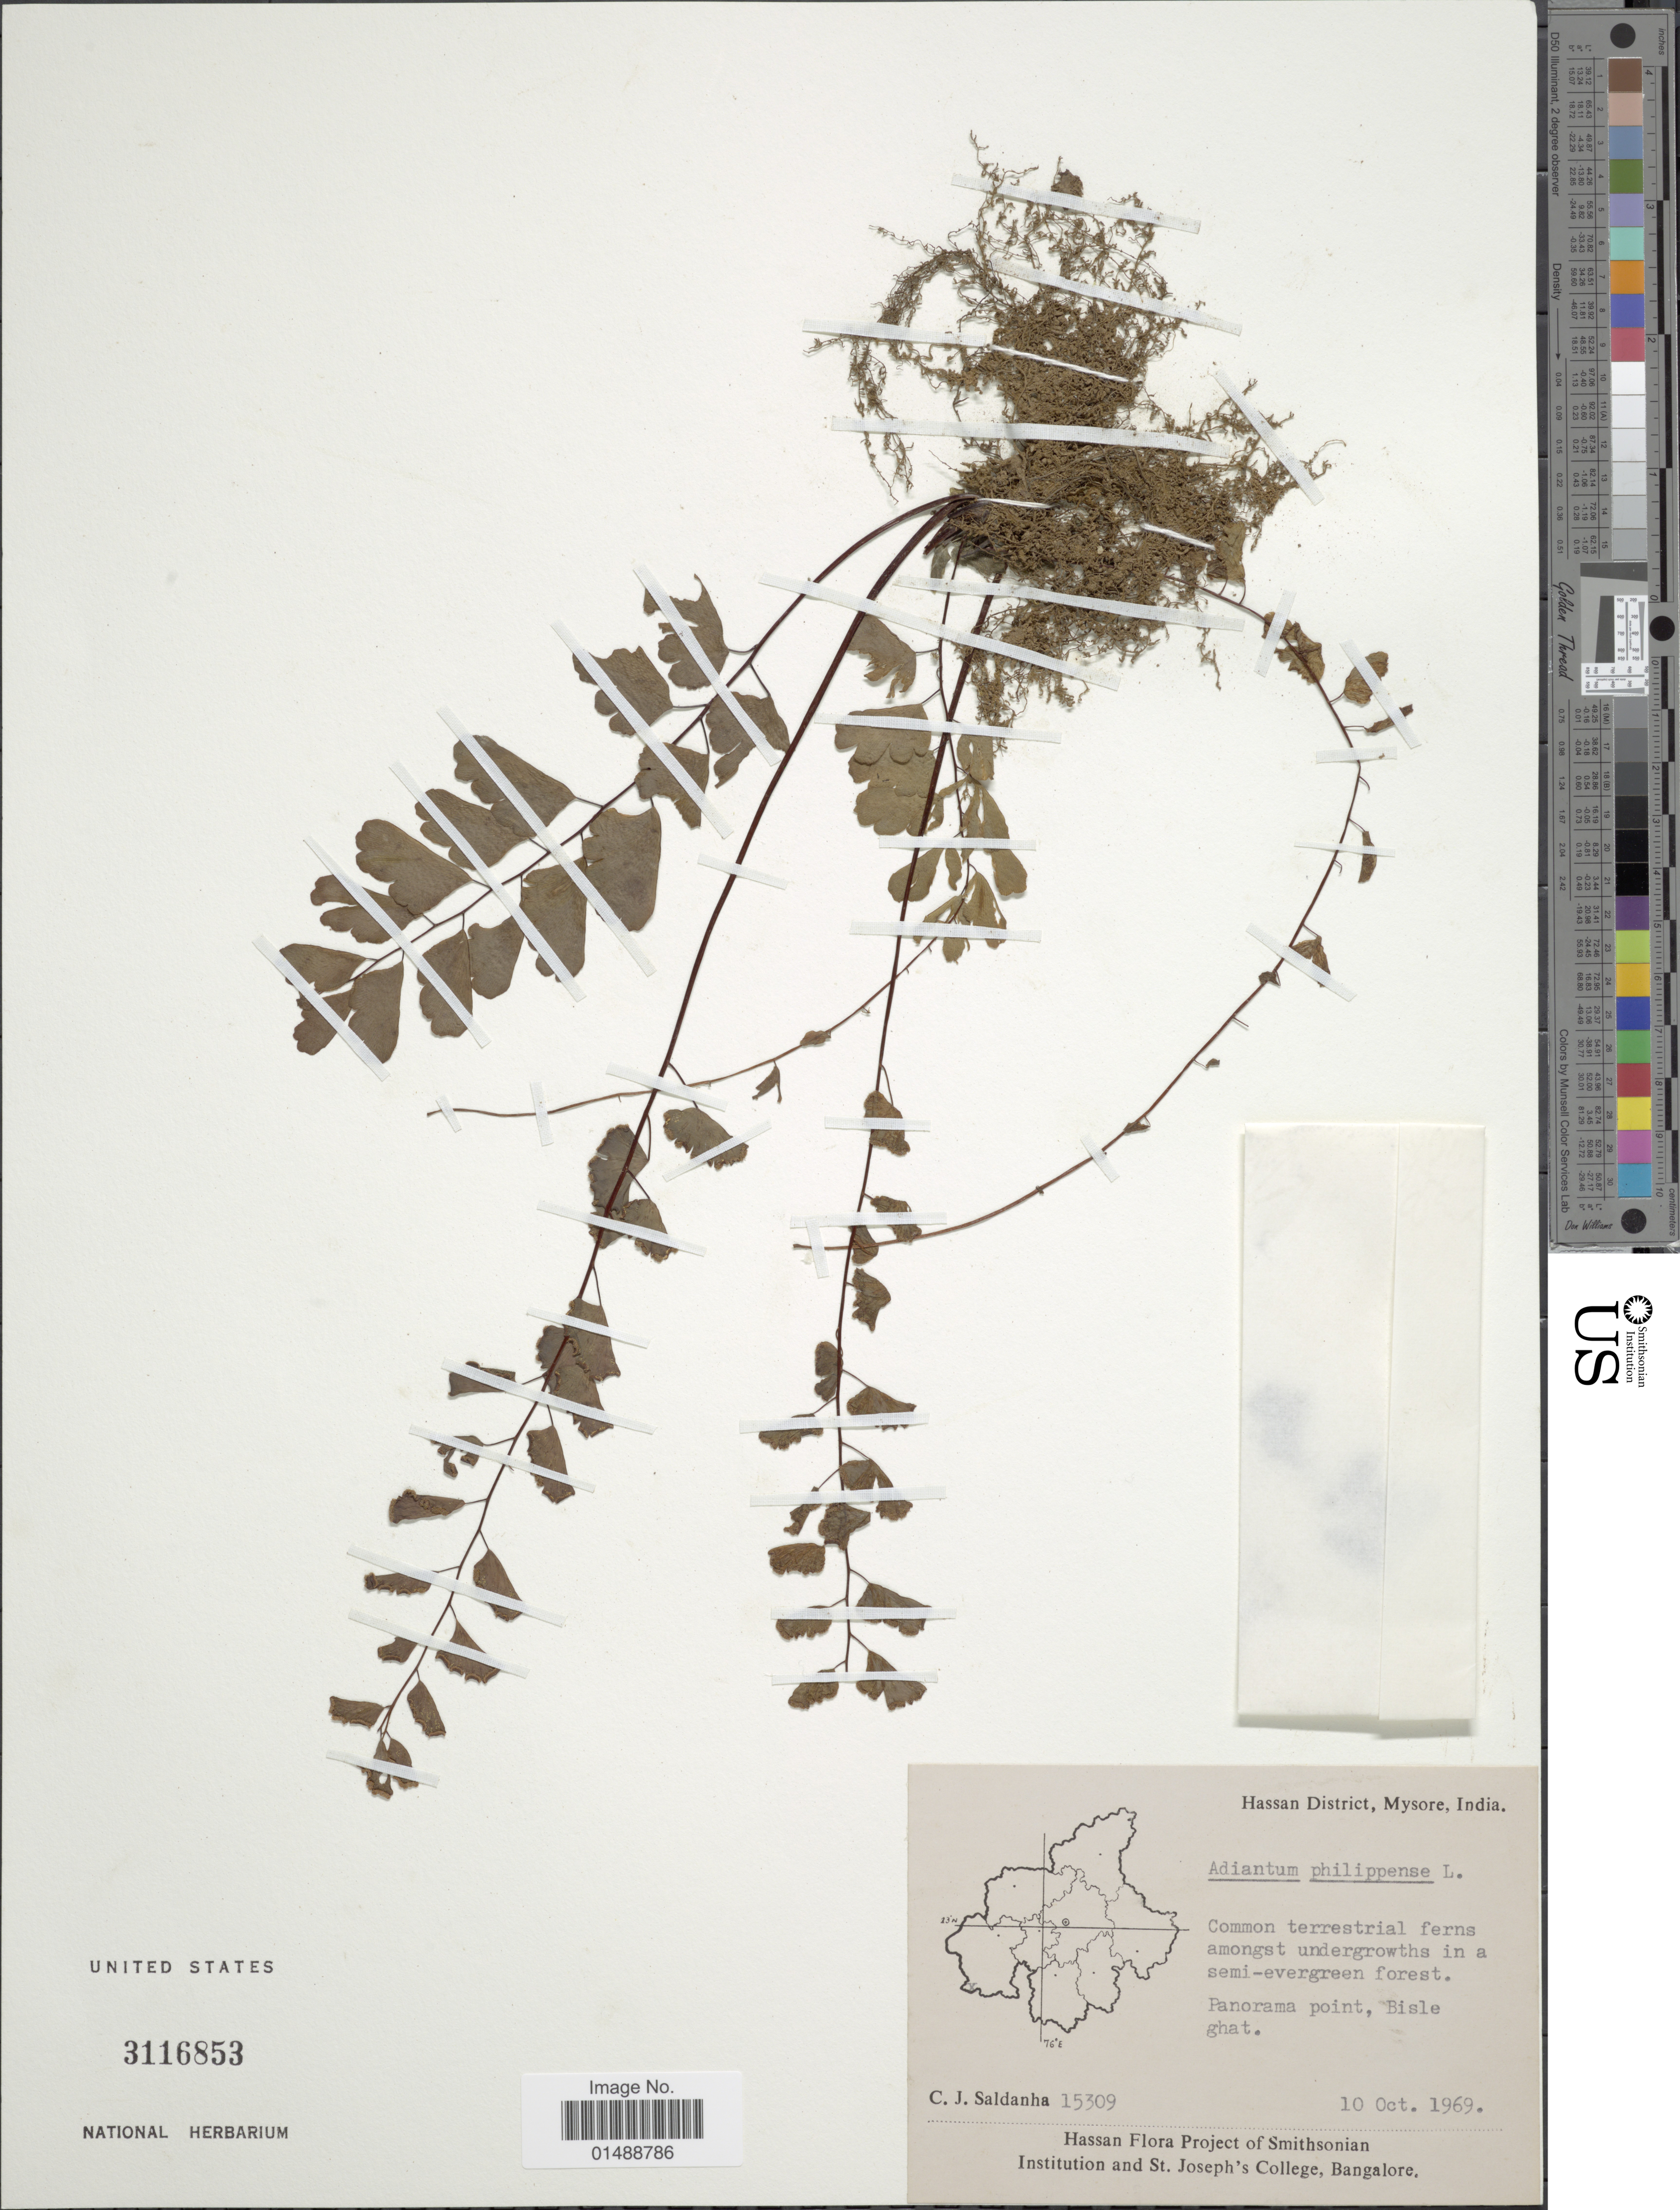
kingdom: Plantae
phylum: Tracheophyta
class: Polypodiopsida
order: Polypodiales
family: Pteridaceae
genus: Adiantum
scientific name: Adiantum philippense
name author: L.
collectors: C. J. Saldanha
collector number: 15309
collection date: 1969-10-10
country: India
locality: Hassan District, Mysore, Panorama point, Bisle ghat.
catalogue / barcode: US 3116853